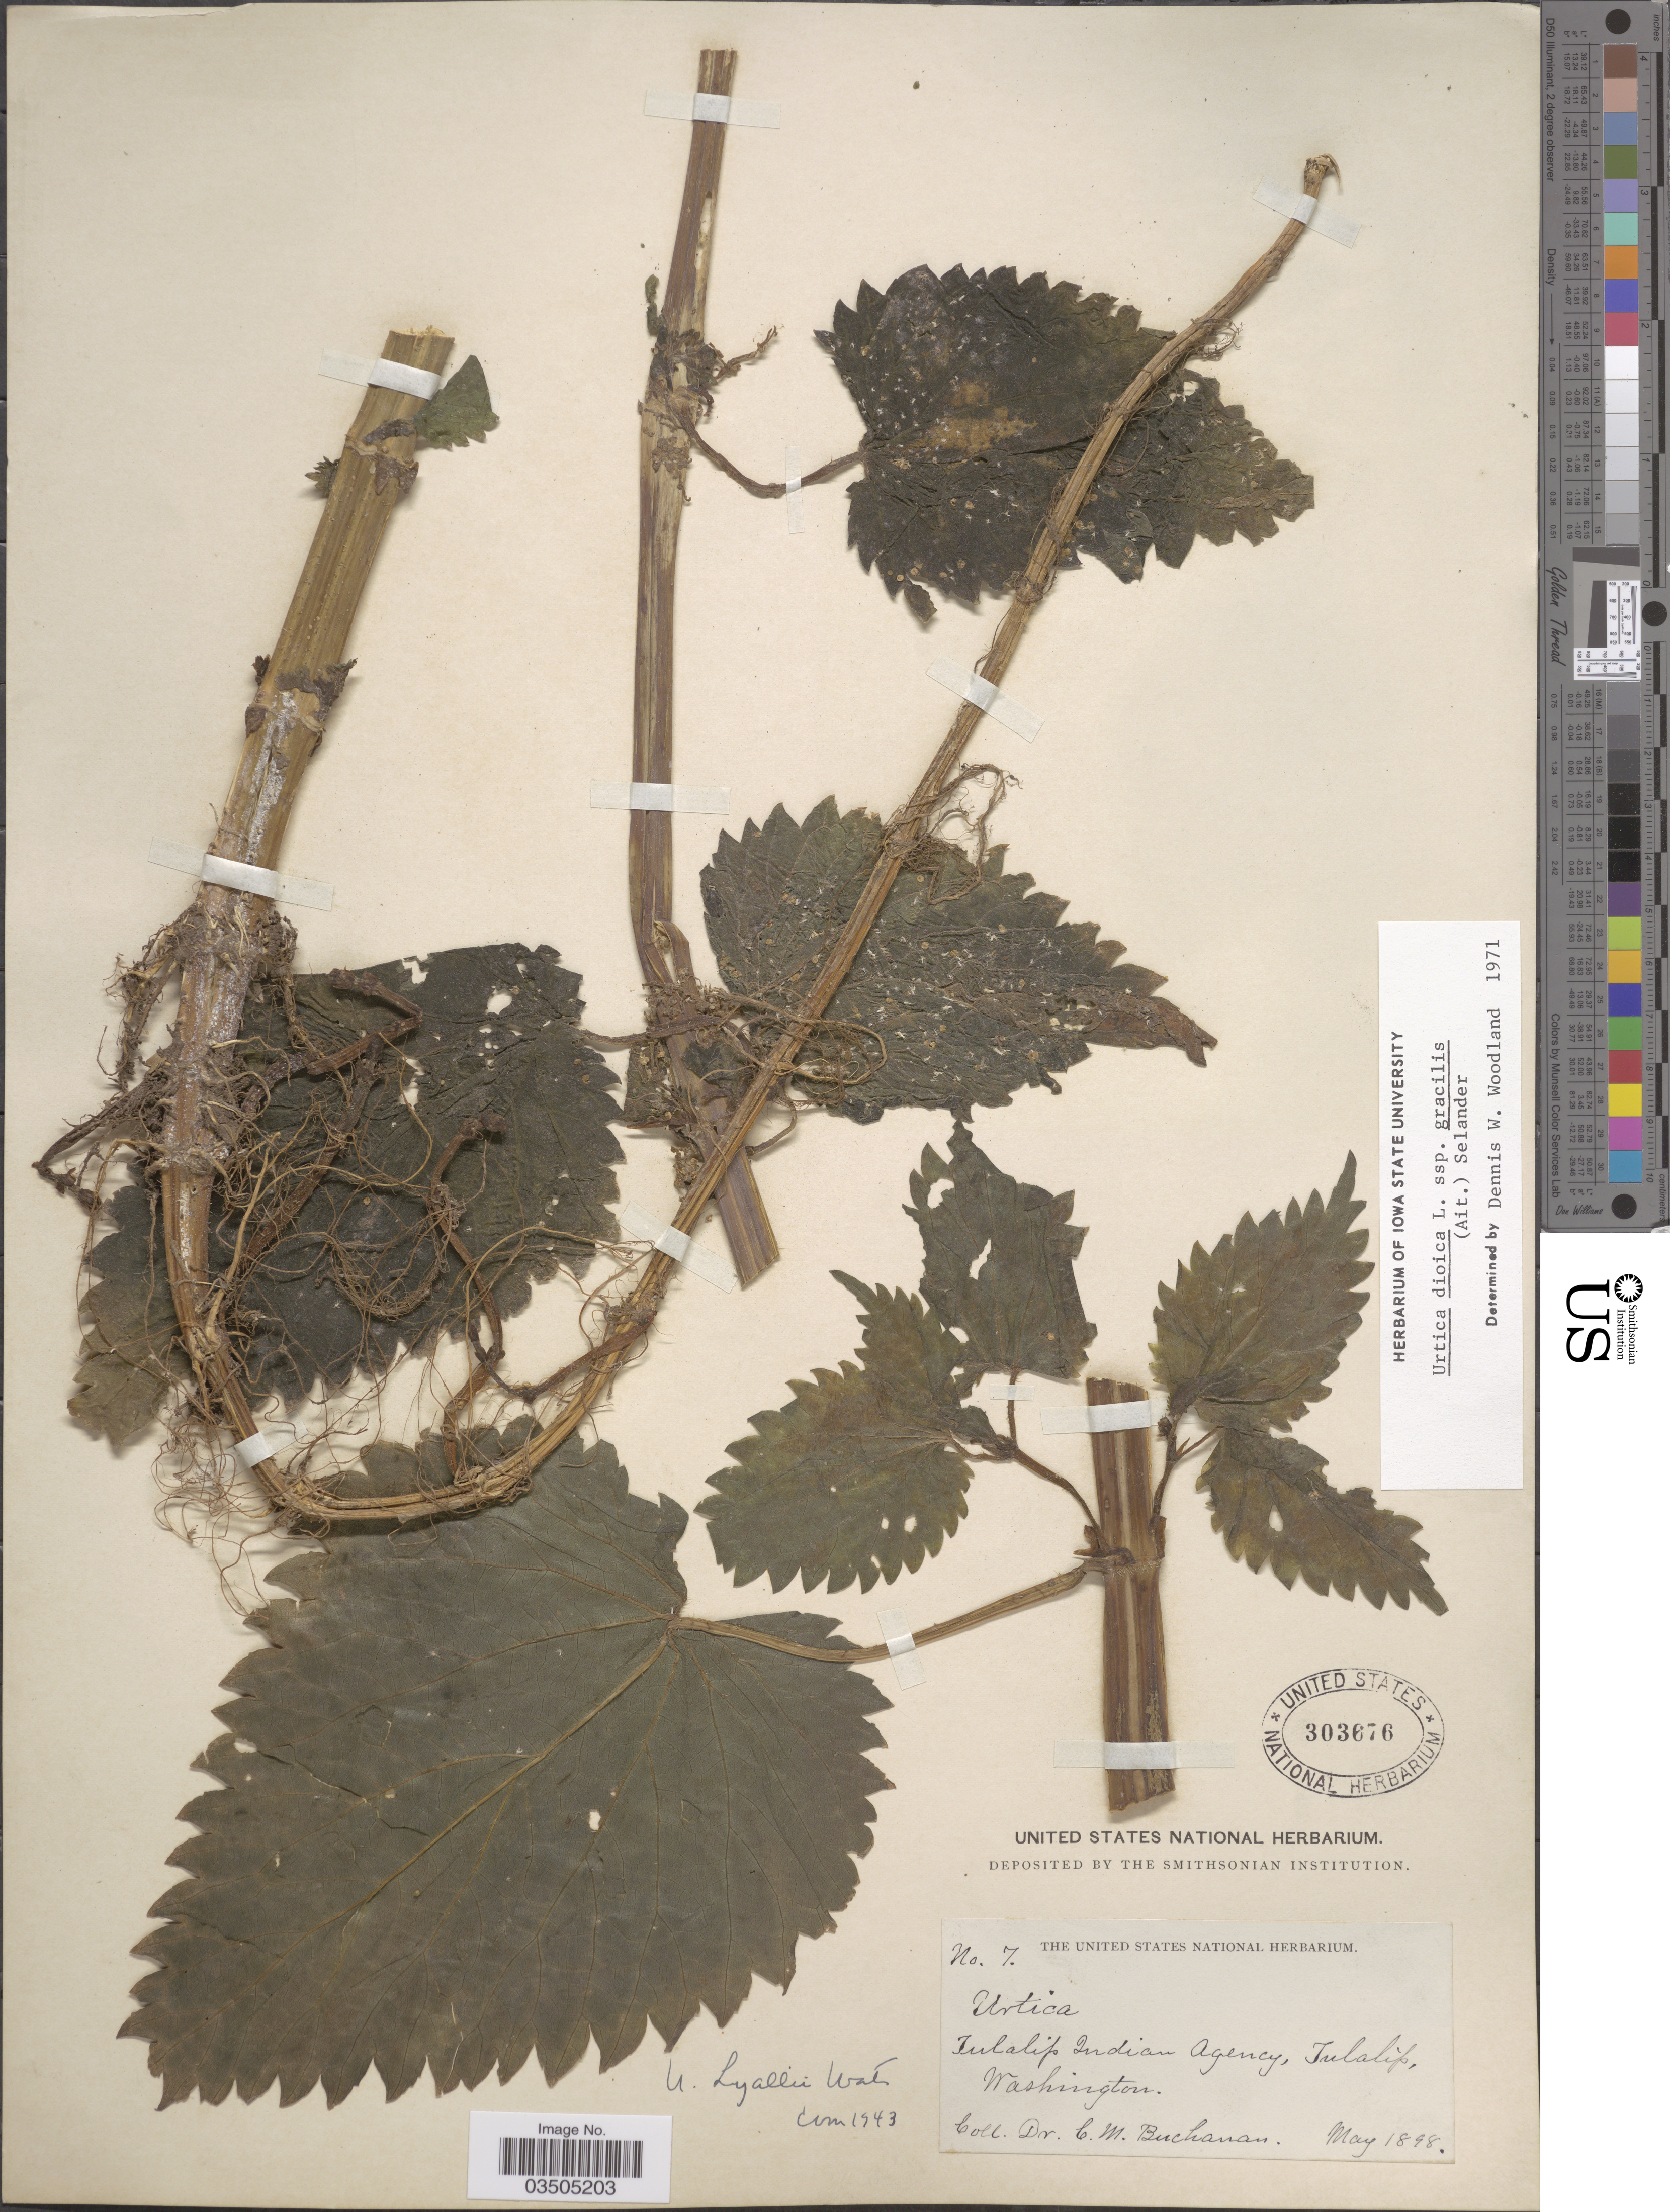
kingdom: Plantae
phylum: Tracheophyta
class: Magnoliopsida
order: Rosales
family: Urticaceae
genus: Urtica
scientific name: Urtica dioica subsp. gracilis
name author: L.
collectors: C. Buchanan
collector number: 7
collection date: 1898-05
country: United States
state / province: Washington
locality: Tulalip Indian Agency, Tulalip.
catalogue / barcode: US 303676